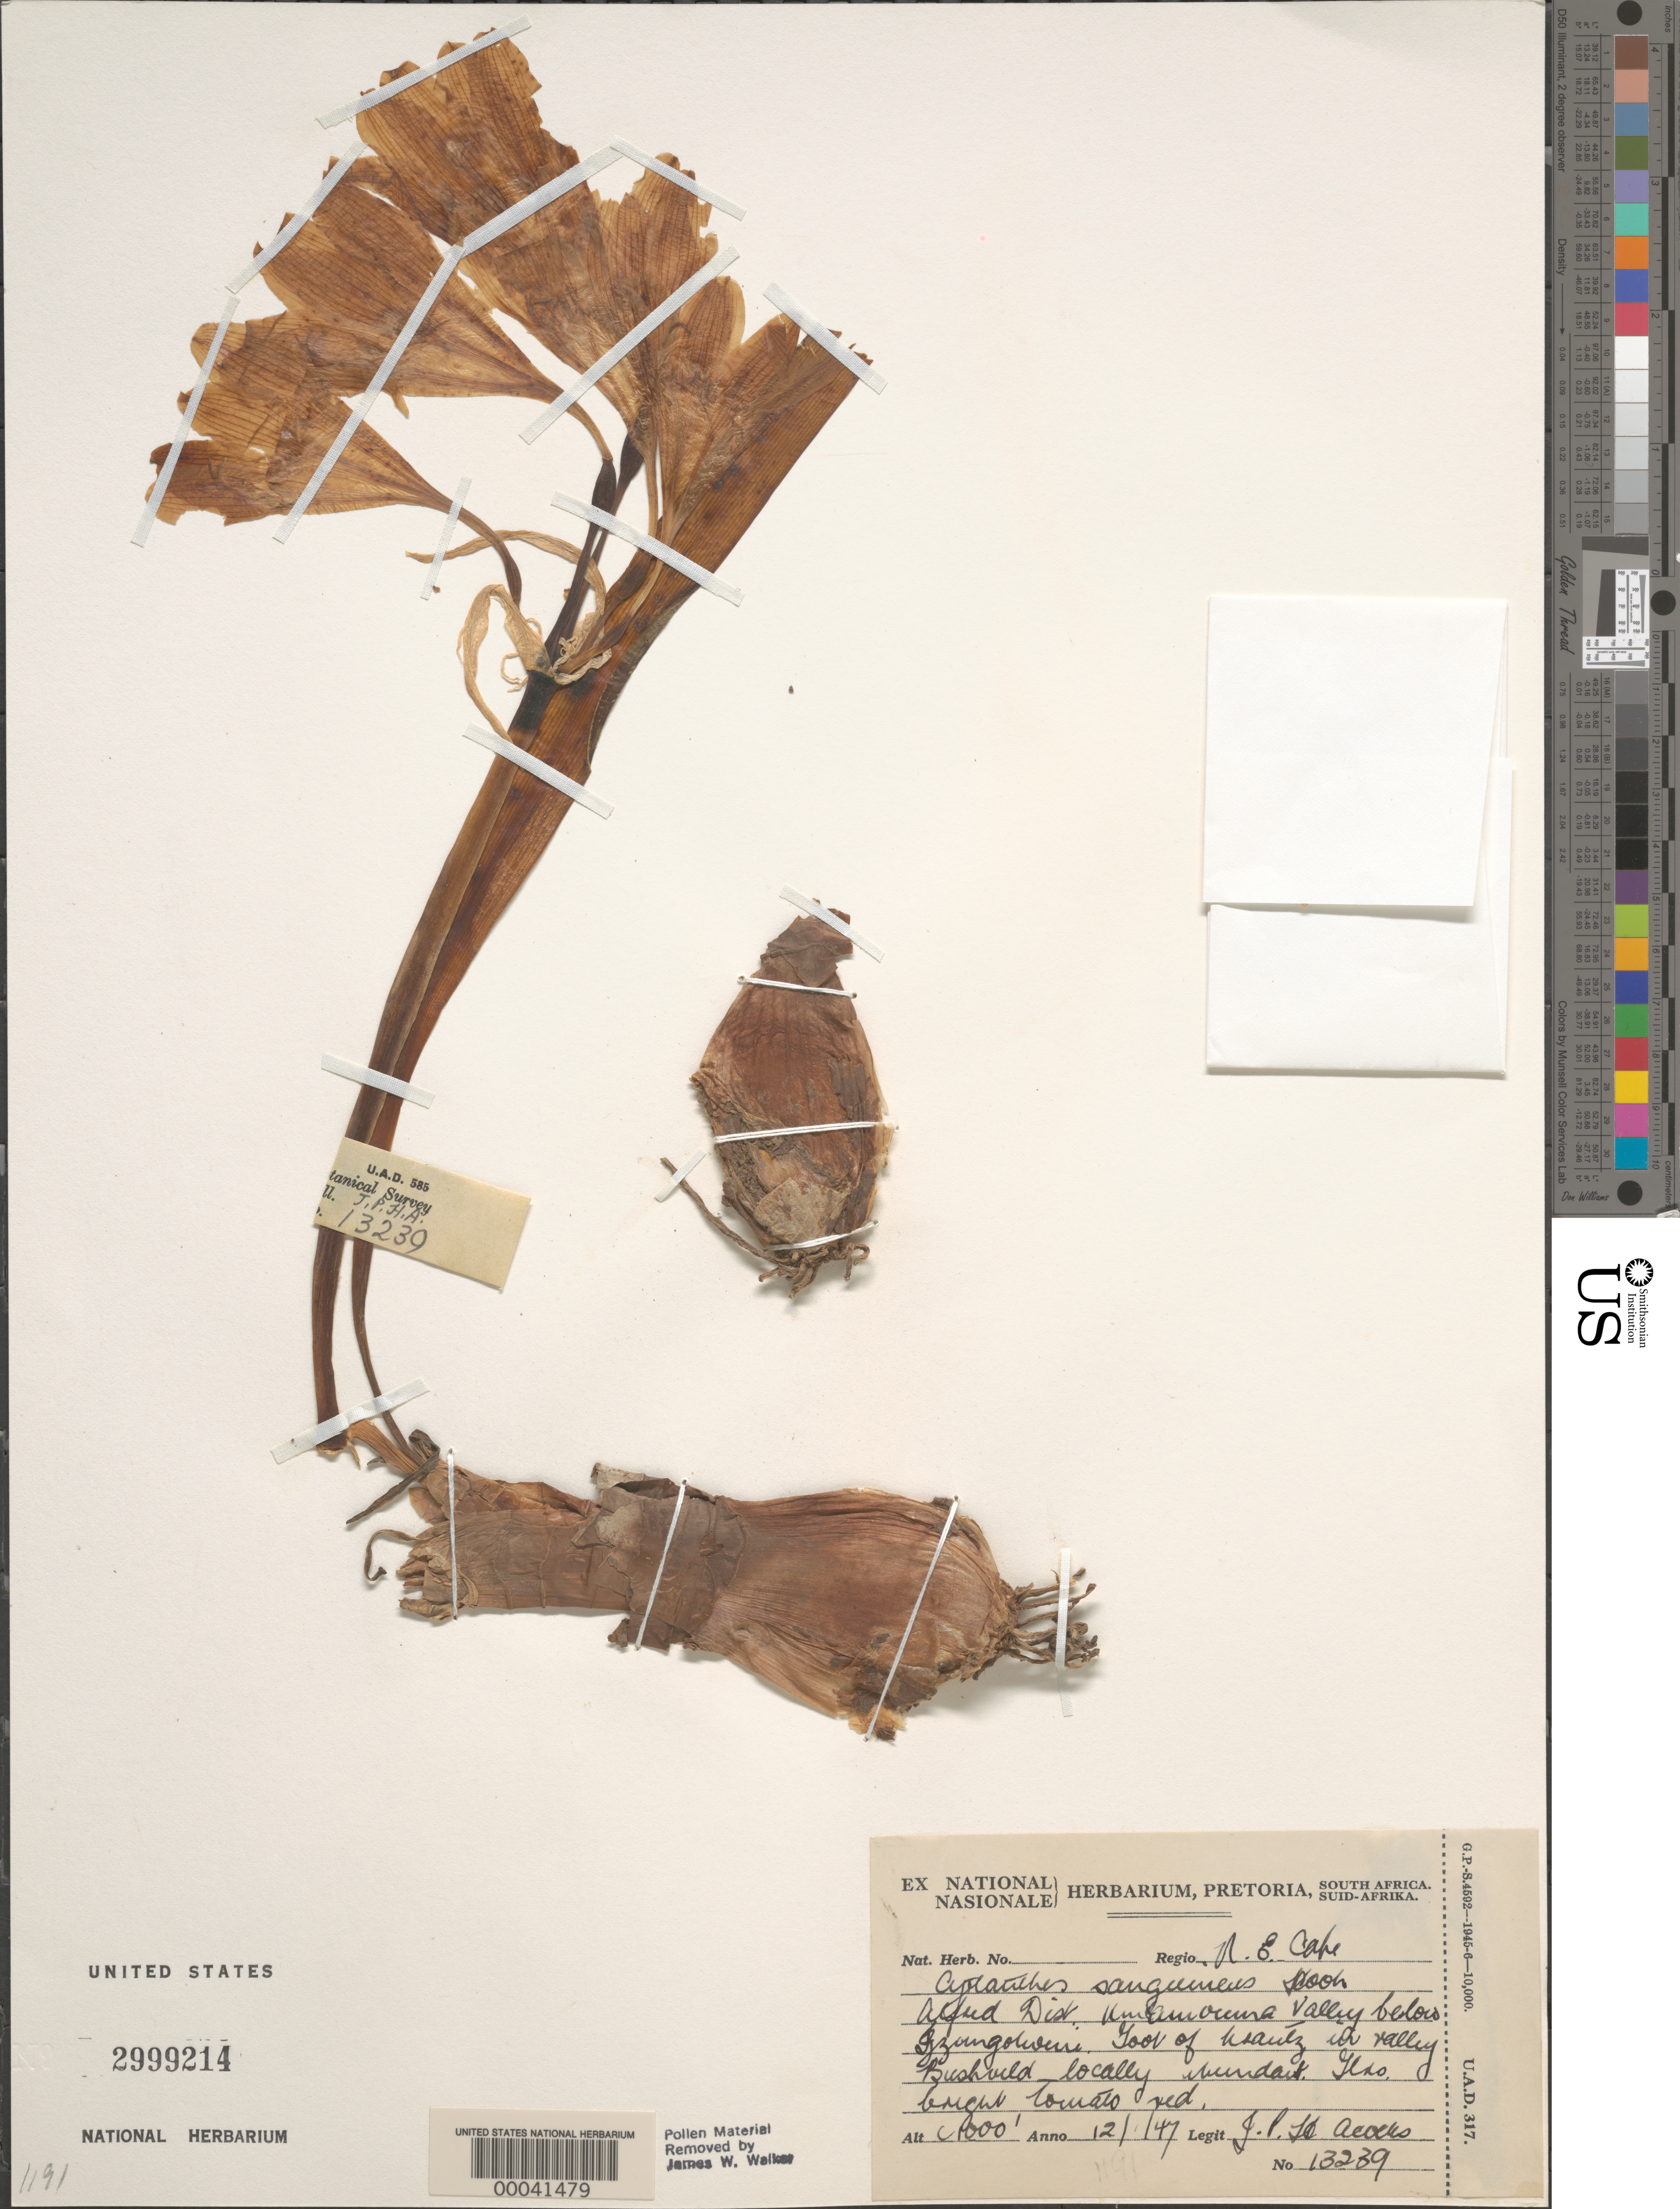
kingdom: Plantae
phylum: Tracheophyta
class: Liliopsida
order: Asparagales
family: Amaryllidaceae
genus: Cyrtanthus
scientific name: Cyrtanthus sanguineus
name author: (Lindl.) Walp.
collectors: J. P. Acocks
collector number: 13239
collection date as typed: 12 Jan 1947 or 01 Dec 1947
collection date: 1947-01-12 or 1947-12-01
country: South Africa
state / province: Western Cape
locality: Umamouma valley below gzungolweni. Prince Alfred Dist.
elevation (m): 305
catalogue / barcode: US 2999214